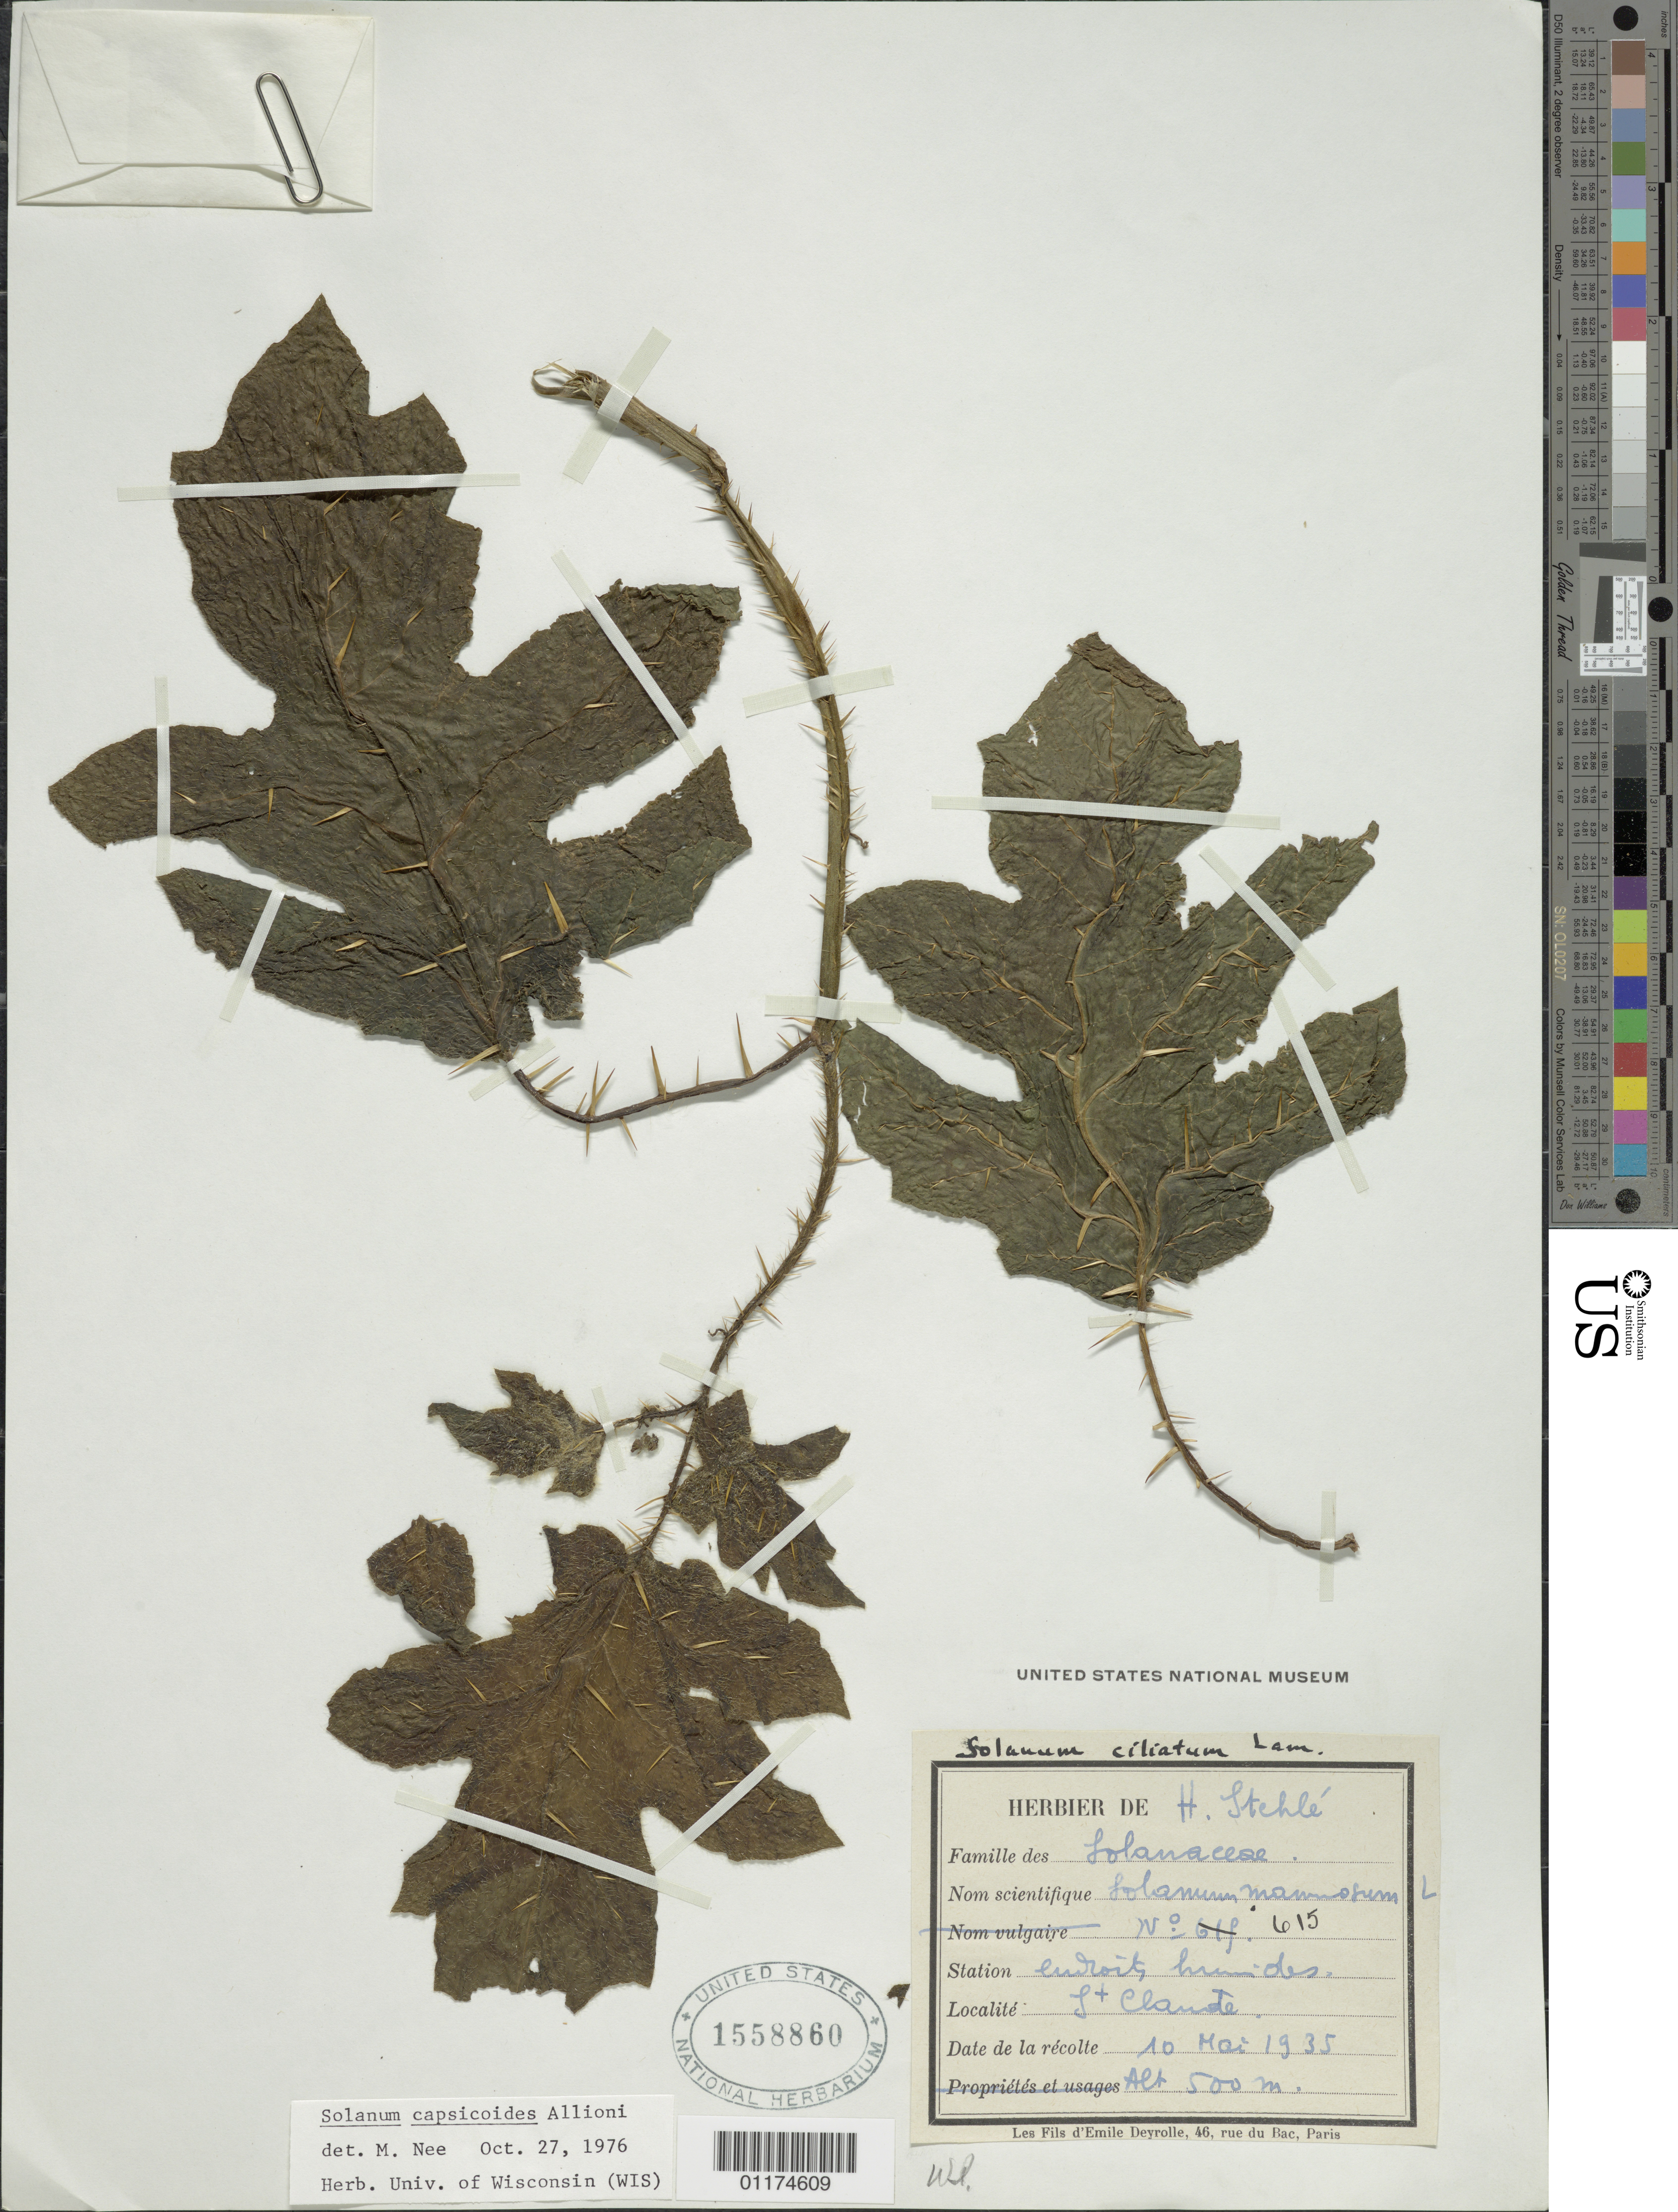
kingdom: Plantae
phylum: Tracheophyta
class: Magnoliopsida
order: Solanales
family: Solanaceae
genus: Solanum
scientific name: Solanum capsicoides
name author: All.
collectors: H. Stehlé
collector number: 615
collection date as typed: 10 Mar 1935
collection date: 1935-03-10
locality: St. Claude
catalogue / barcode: US 1558860